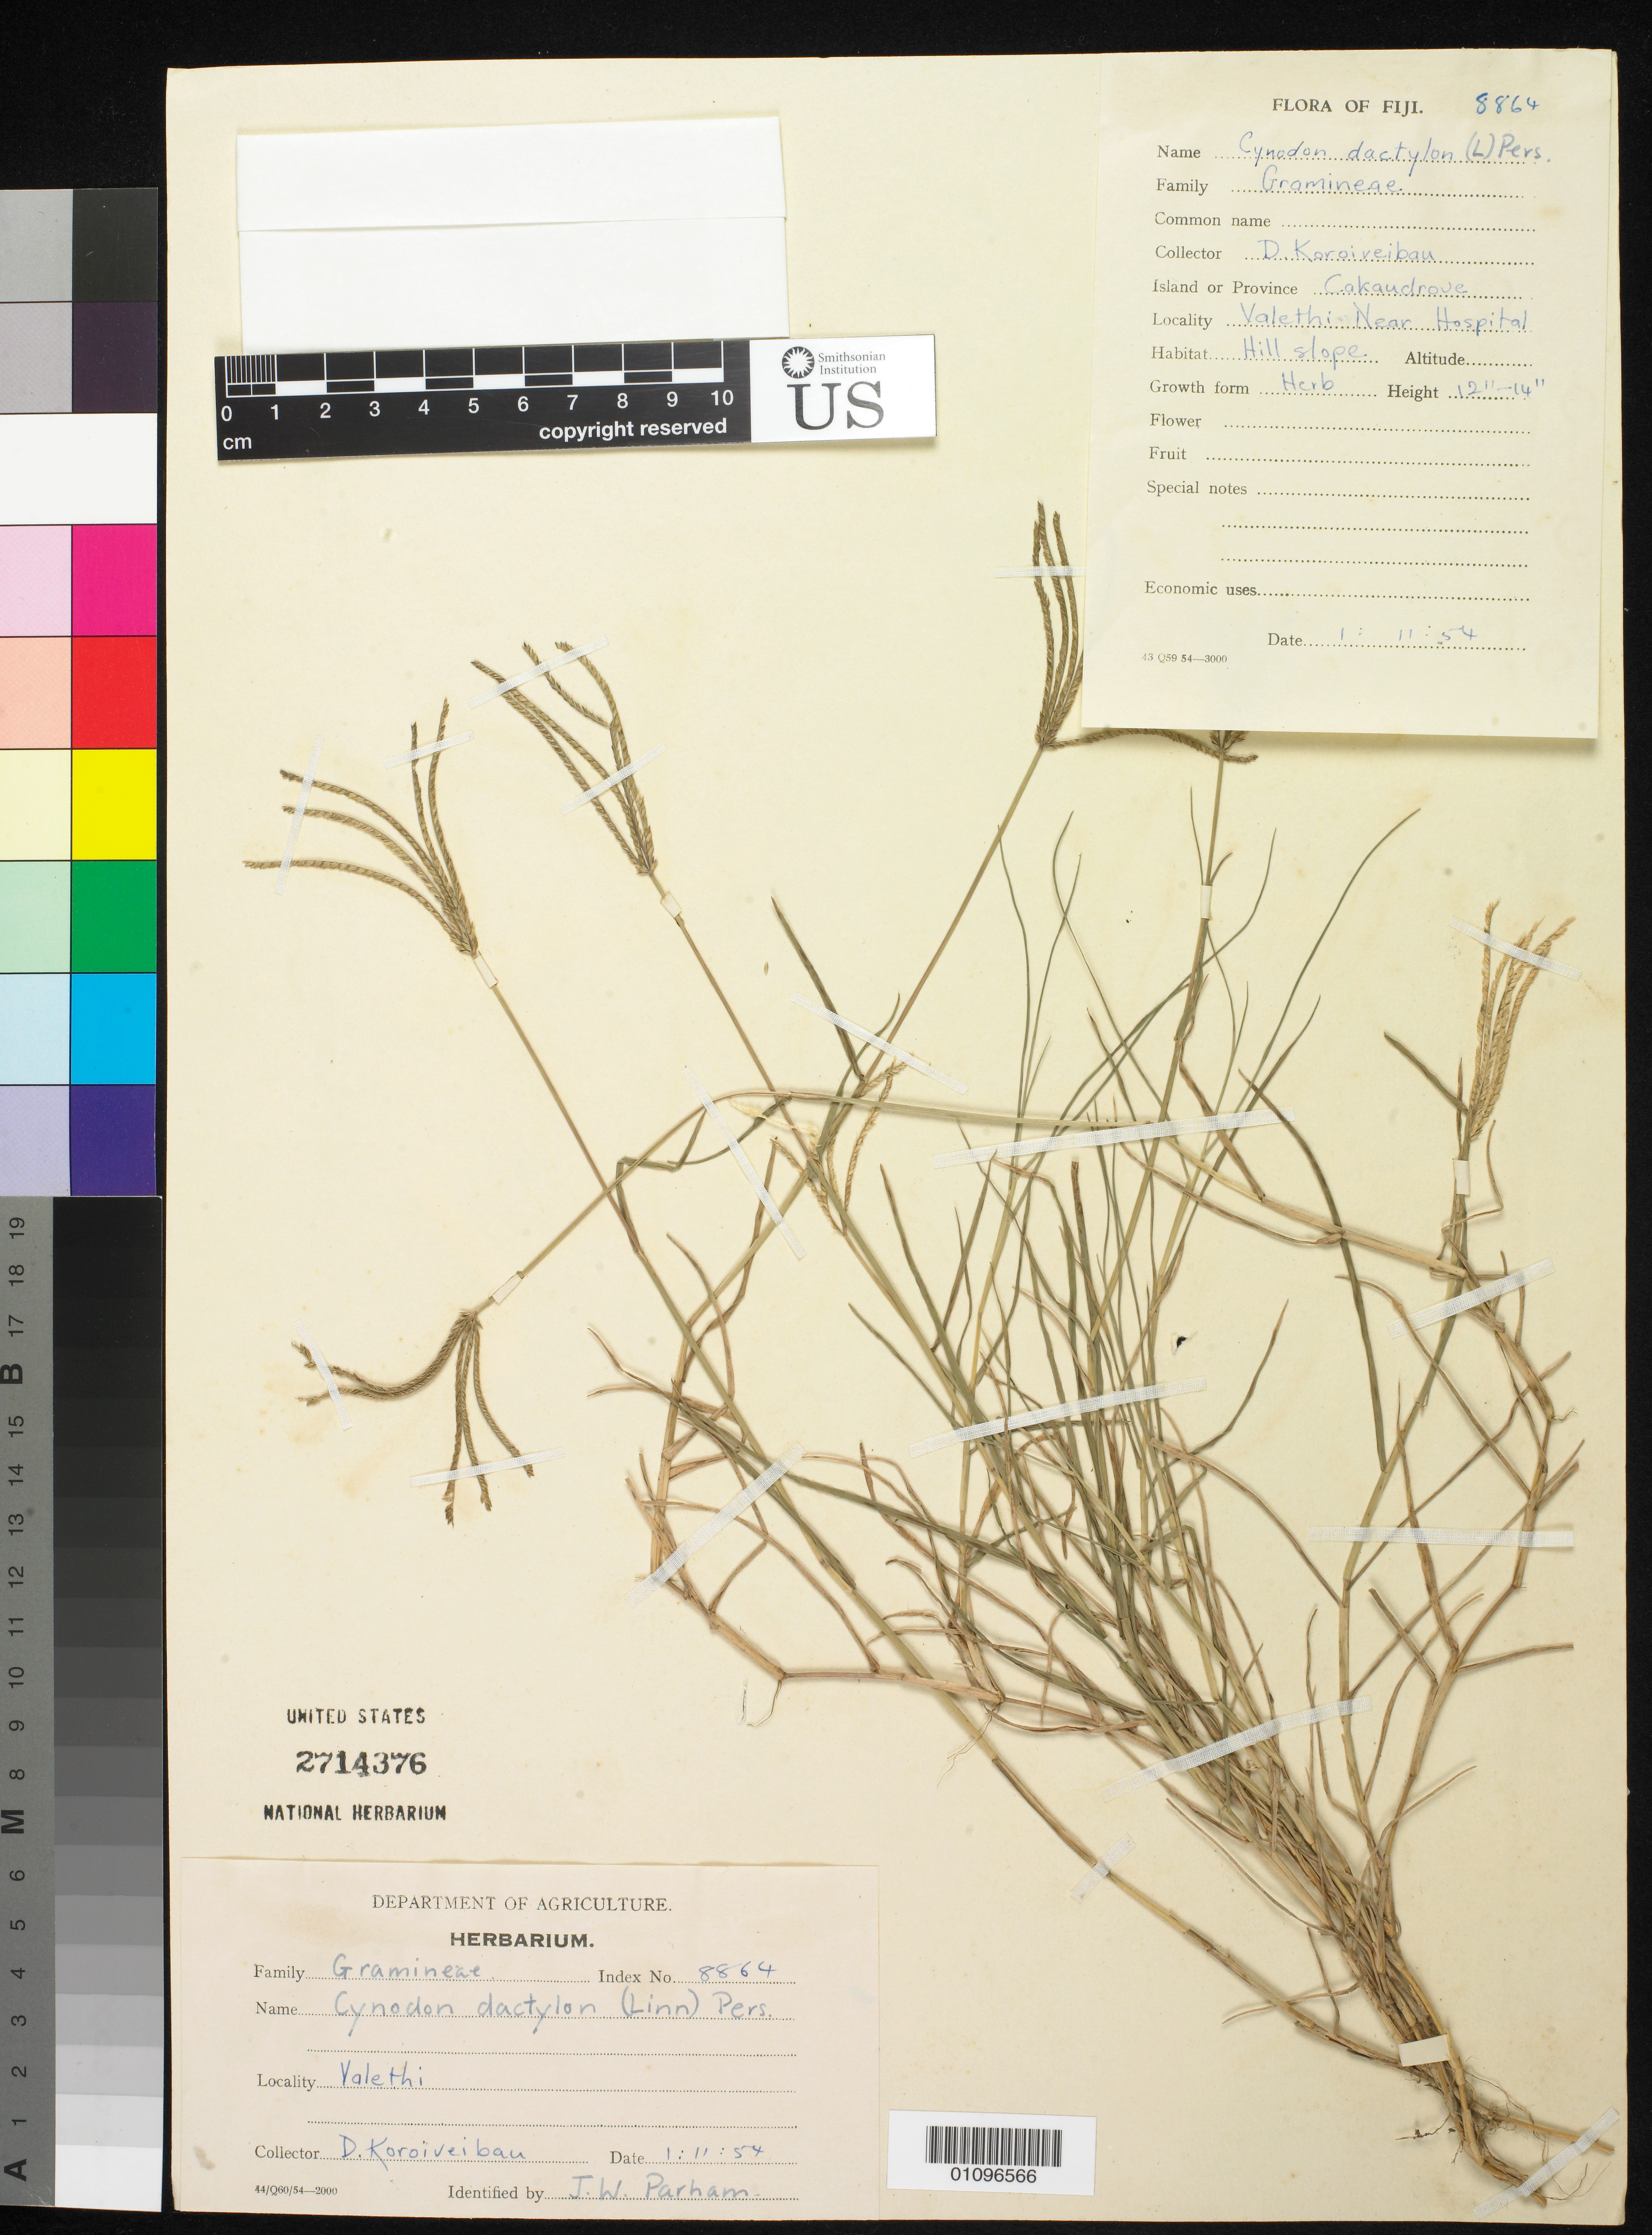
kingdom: Plantae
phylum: Tracheophyta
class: Liliopsida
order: Poales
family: Poaceae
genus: Cynodon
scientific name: Cynodon dactylon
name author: (L.) Pers.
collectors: D. Koroiveibau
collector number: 8864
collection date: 1954-11-01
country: Fiji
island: Vanua Levu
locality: Valethi near hospital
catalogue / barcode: US 2714376